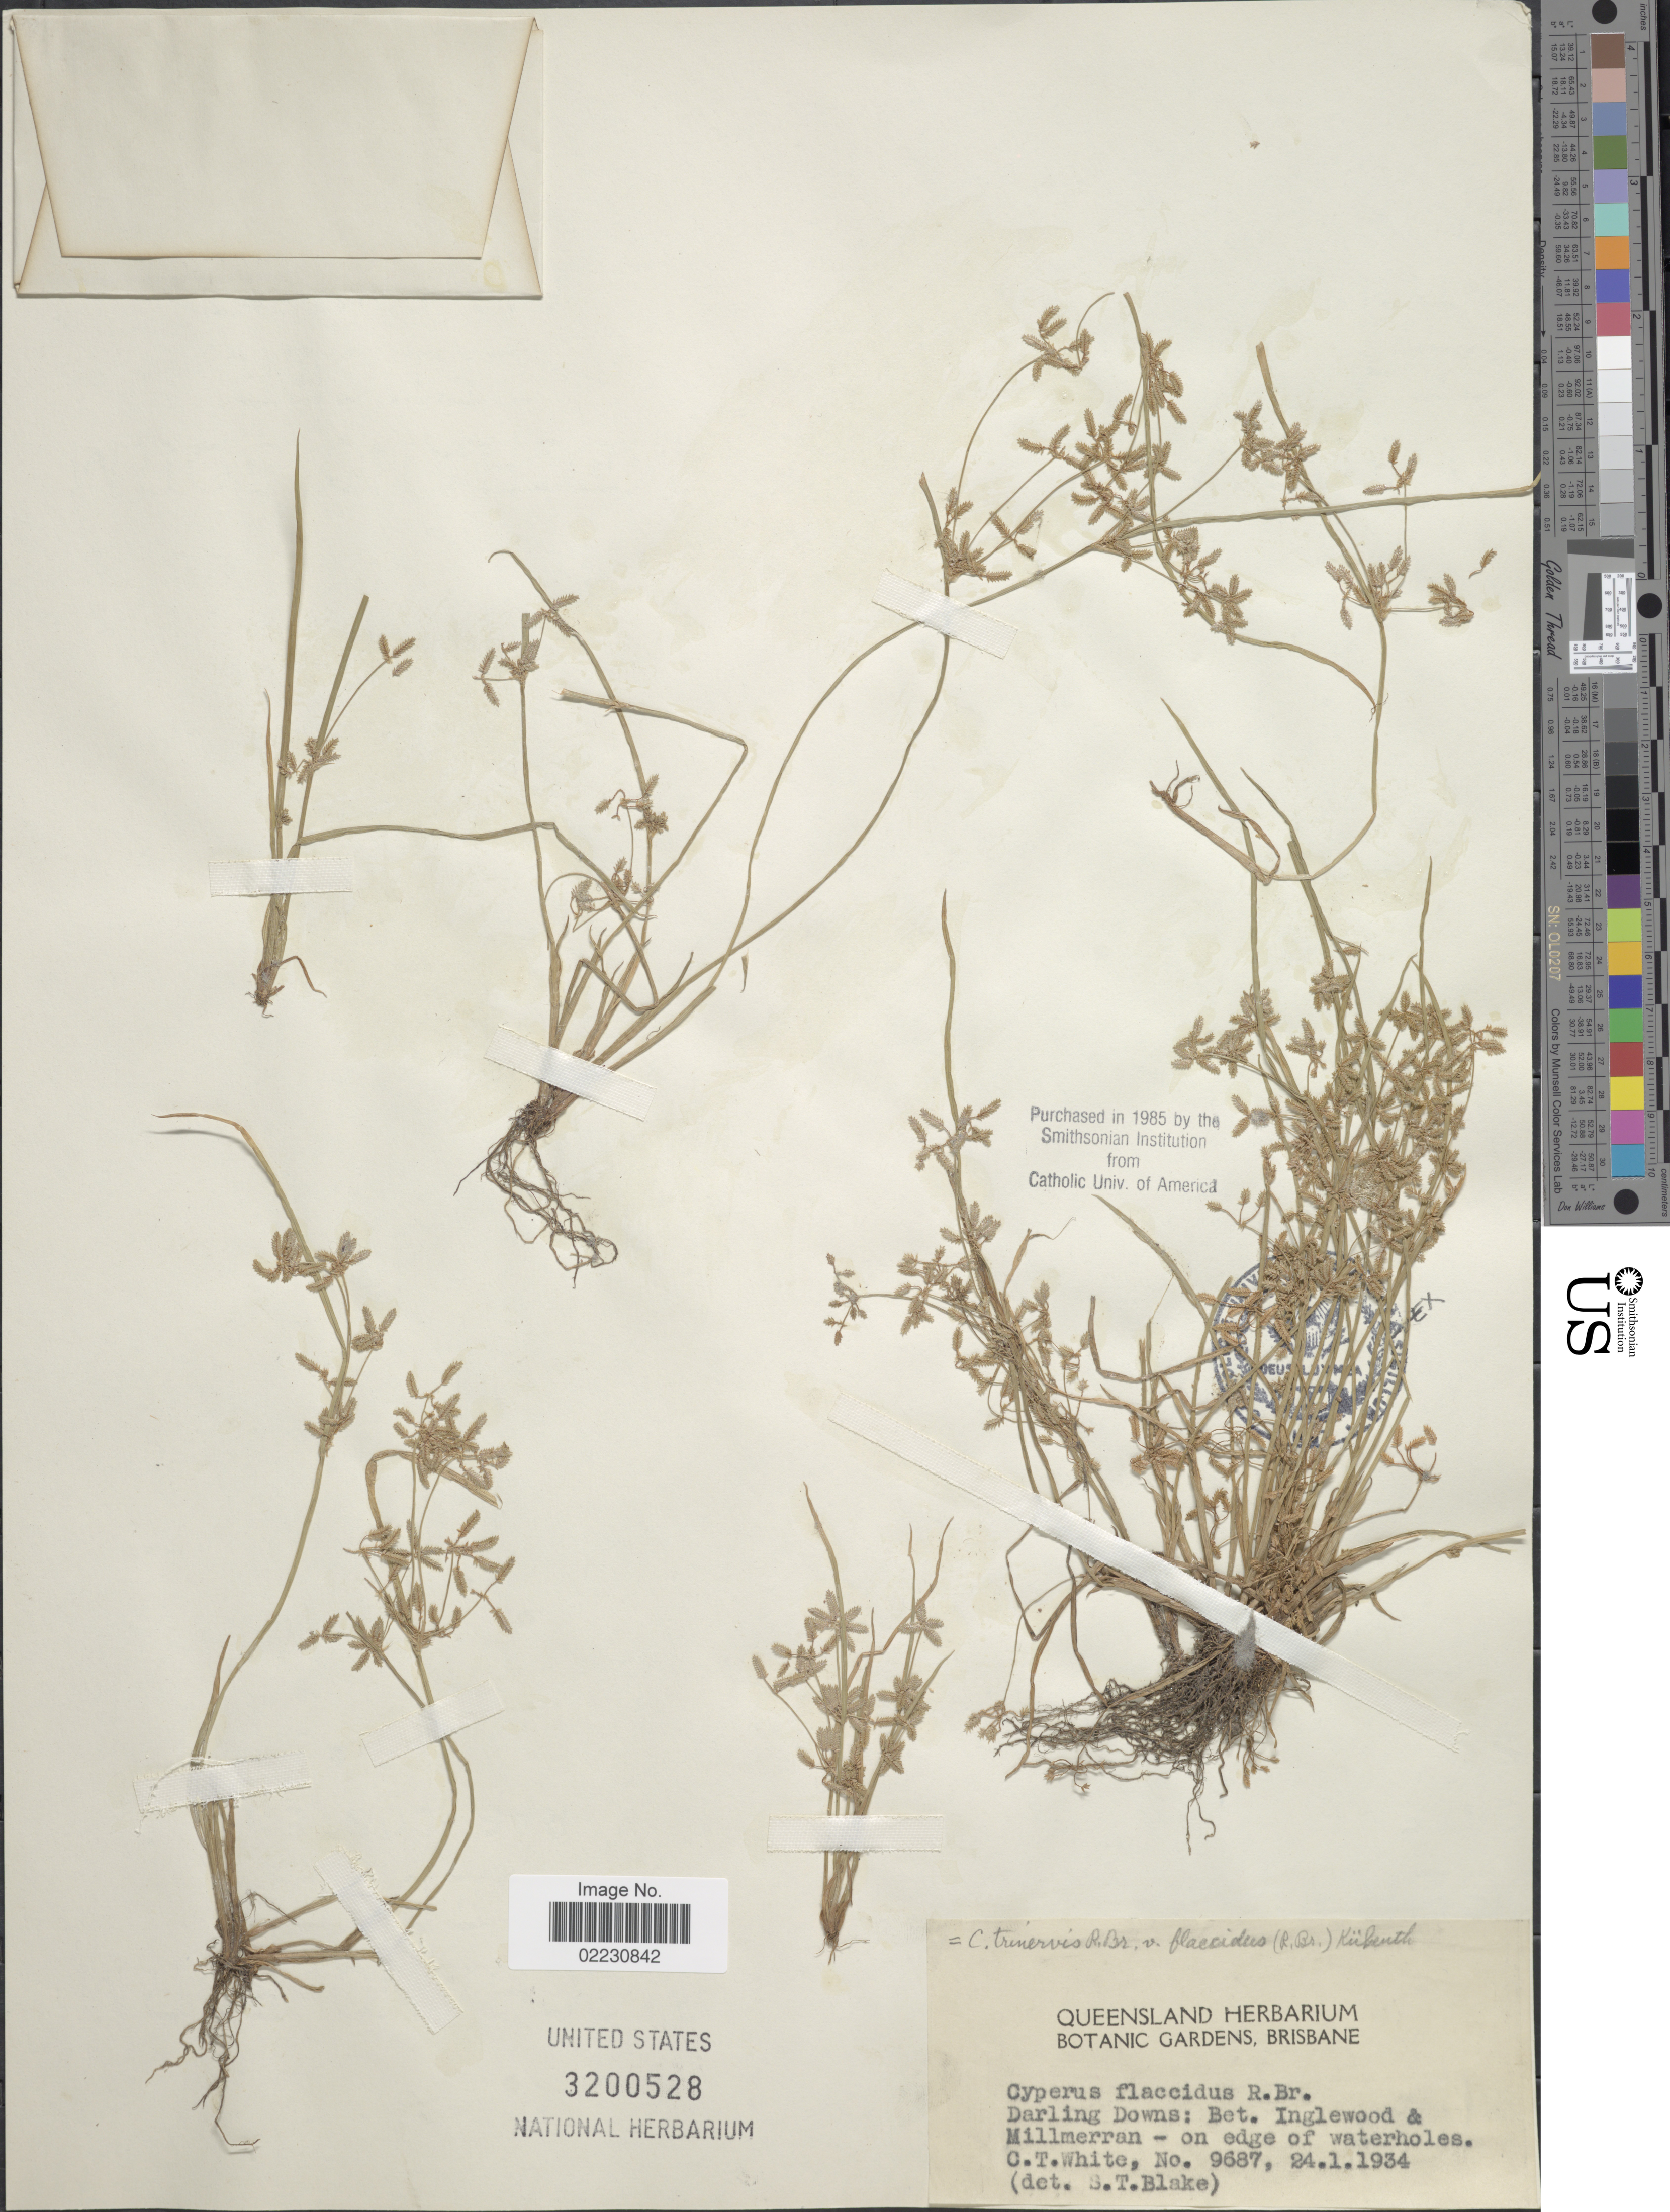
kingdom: Plantae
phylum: Tracheophyta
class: Liliopsida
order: Poales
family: Cyperaceae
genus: Cyperus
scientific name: Cyperus trinervis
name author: R. Br.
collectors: C. T. White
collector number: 9687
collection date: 1934-01-24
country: Australia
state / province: Queensland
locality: Darling Downs, Bet. Inglewood & Millmerran, on edge of waterholes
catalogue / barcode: US 3200528